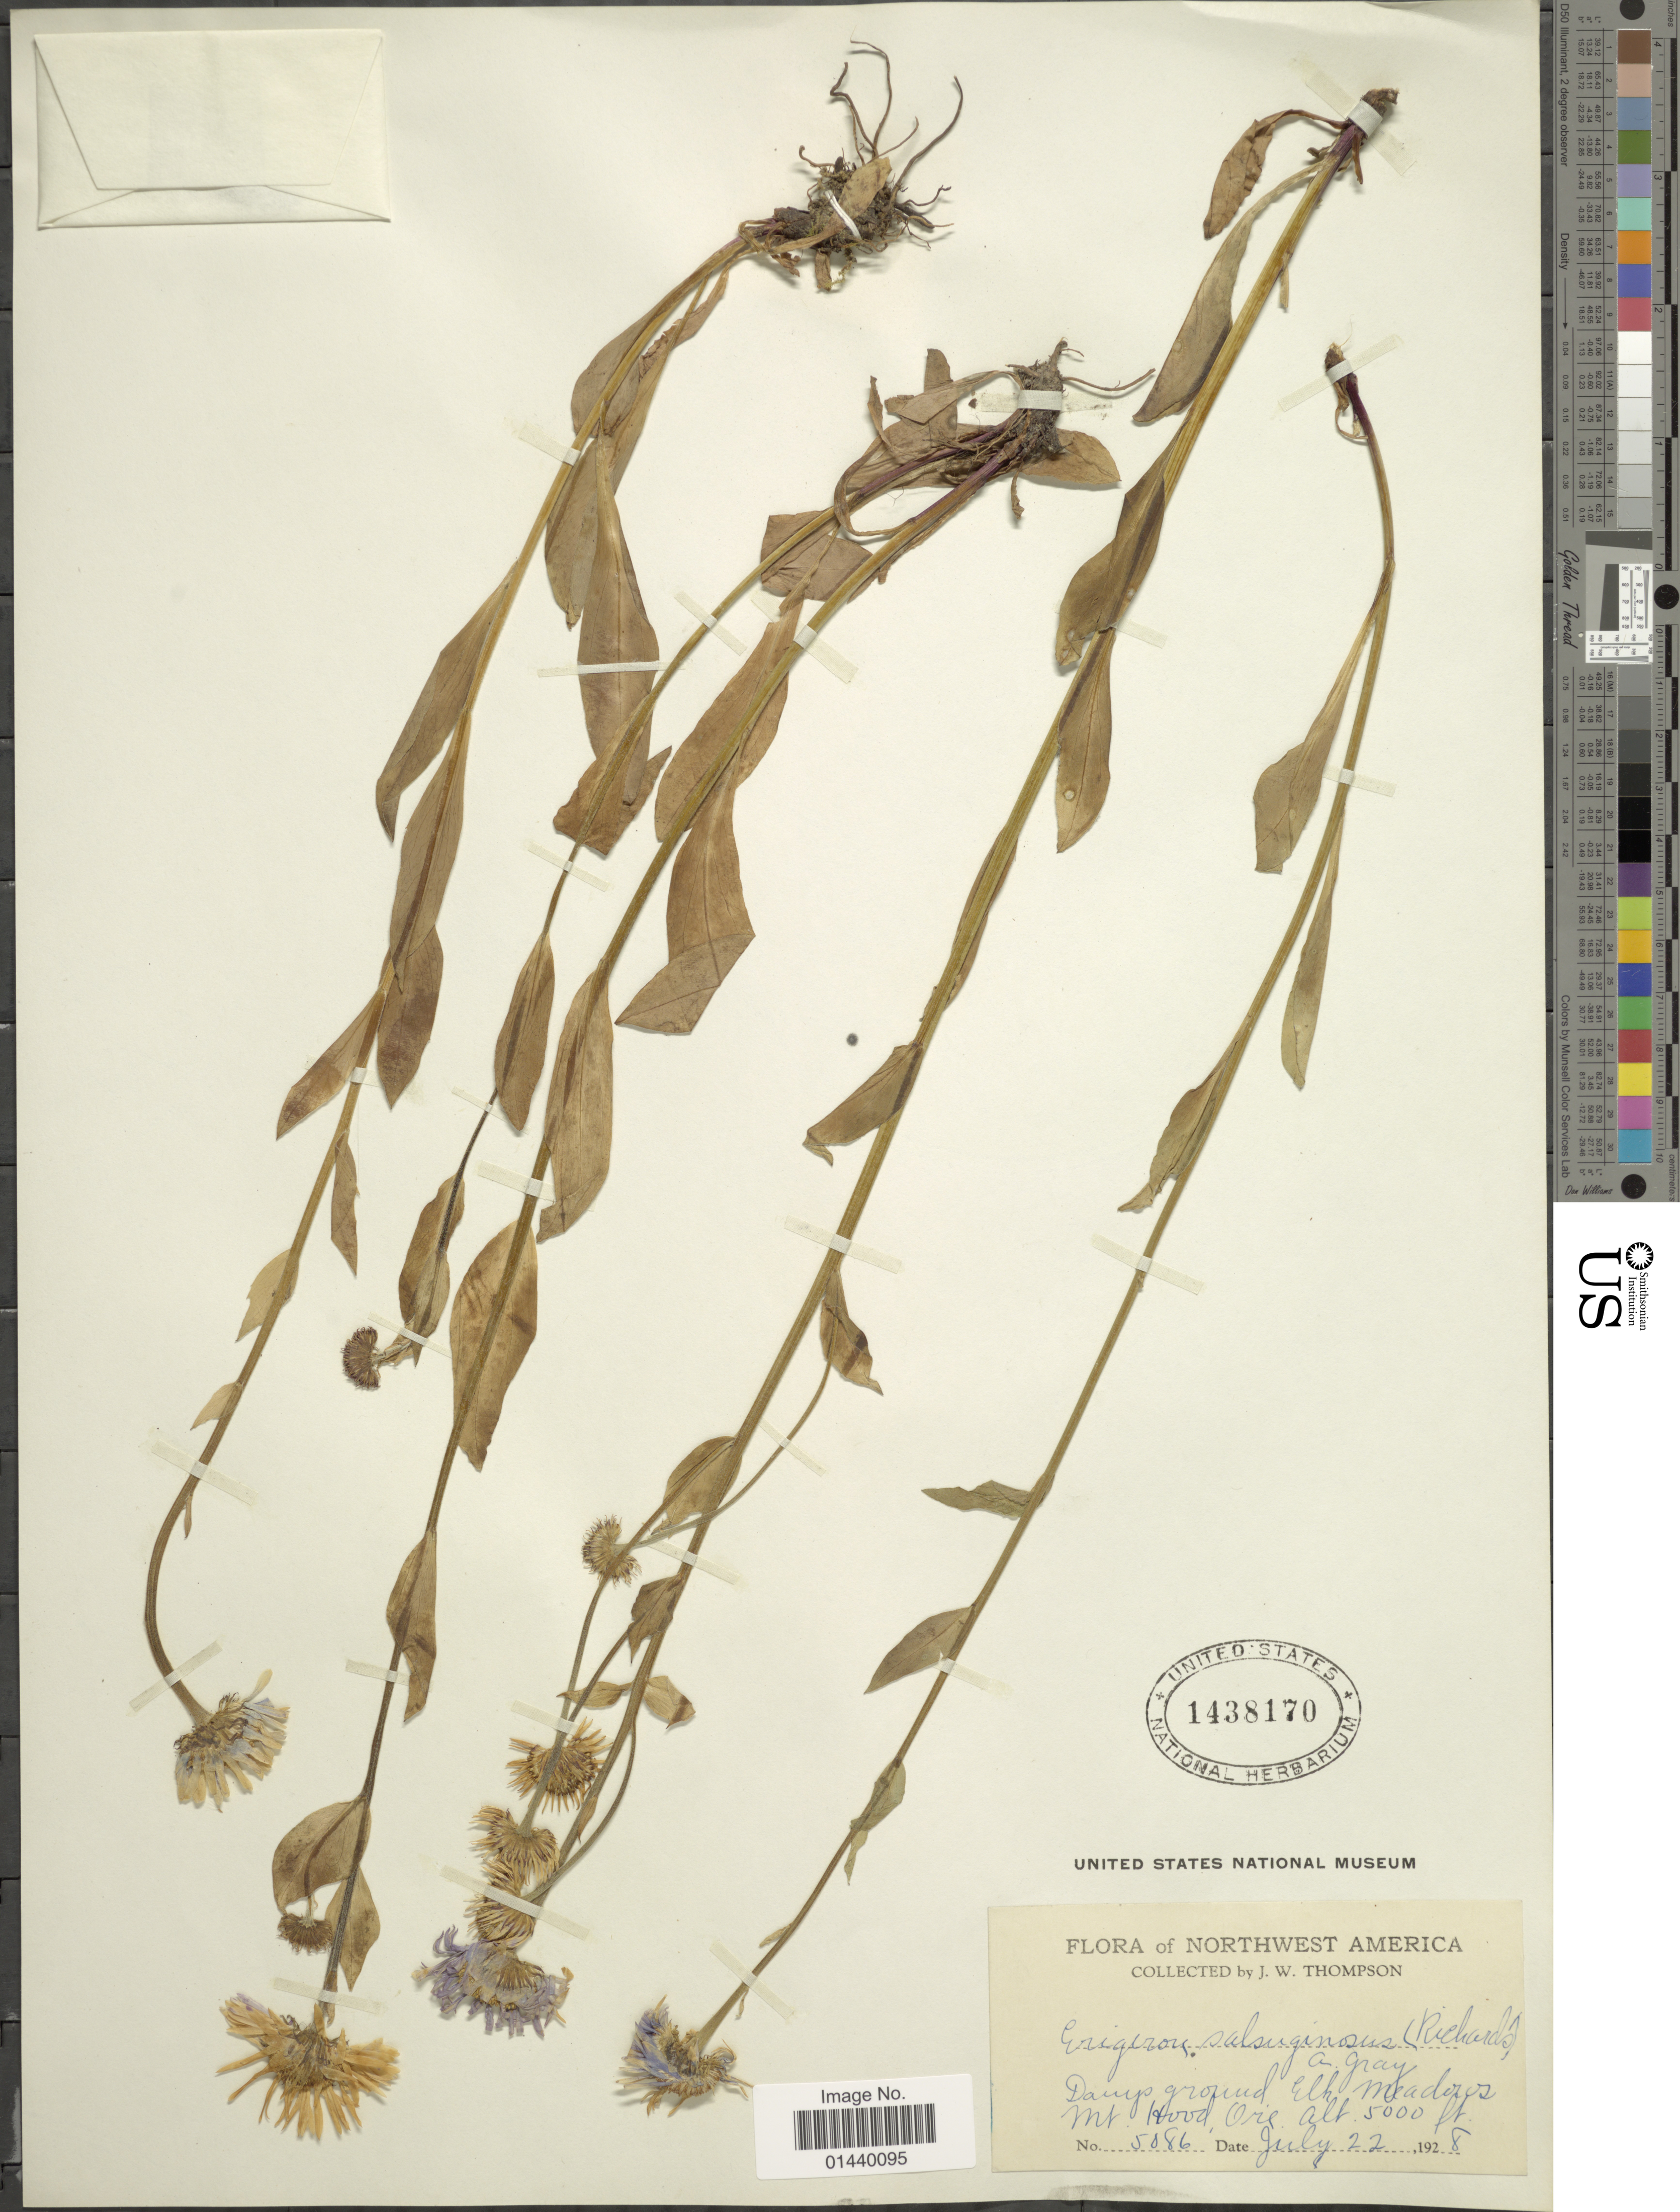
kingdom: Plantae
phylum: Tracheophyta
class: Magnoliopsida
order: Asterales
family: Asteraceae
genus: Erigeron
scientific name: Erigeron salsuginosus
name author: (Richardson ex R. Br.) A. Gray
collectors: J. W. Thompson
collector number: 5086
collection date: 1928-07-22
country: United States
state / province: Oregon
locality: Northwest America. Damp ground elk meadows. Mt. Hood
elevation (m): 1524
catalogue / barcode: US 1438170